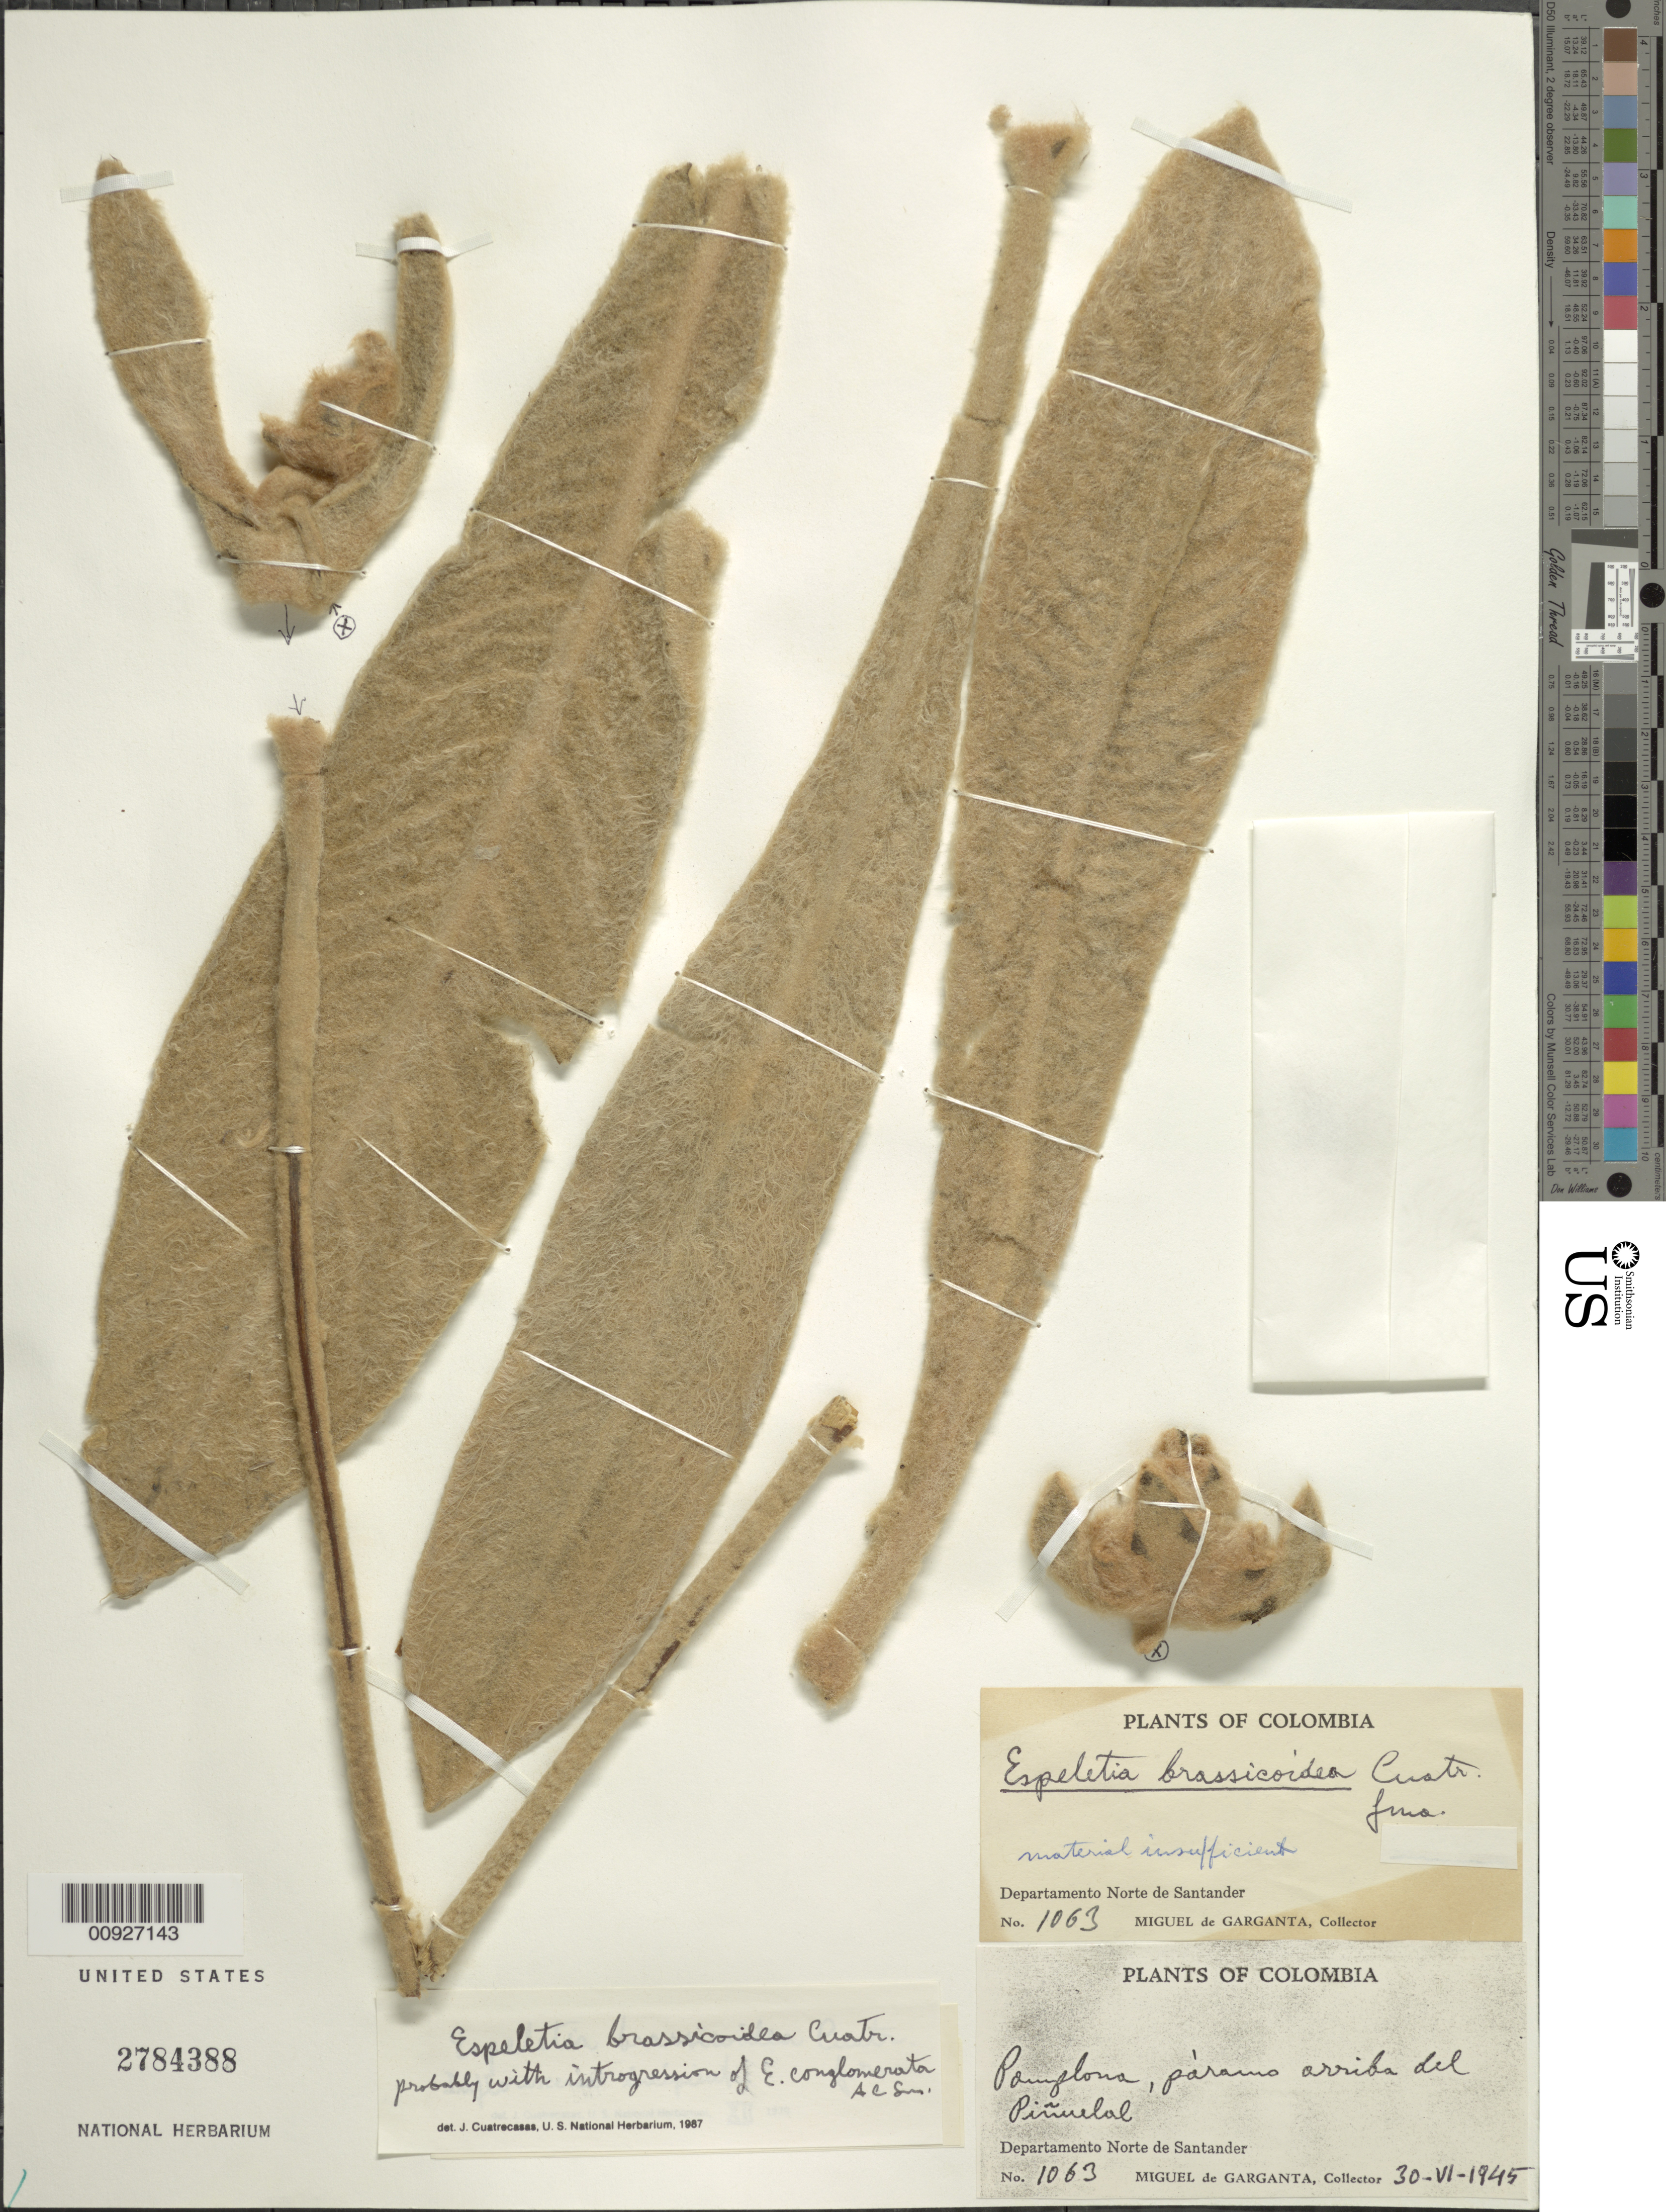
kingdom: Plantae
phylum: Tracheophyta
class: Magnoliopsida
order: Asterales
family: Asteraceae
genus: Espeletia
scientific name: Espeletia brassicoidea Cuatrec. x E. conglomerata introgression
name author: A.C. Sm.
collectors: M. Garganta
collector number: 1063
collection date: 1945-06-30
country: Colombia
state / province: Norte de Santander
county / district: Pamplona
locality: Páramo arriba del Piñuelal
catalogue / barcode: US 2784388